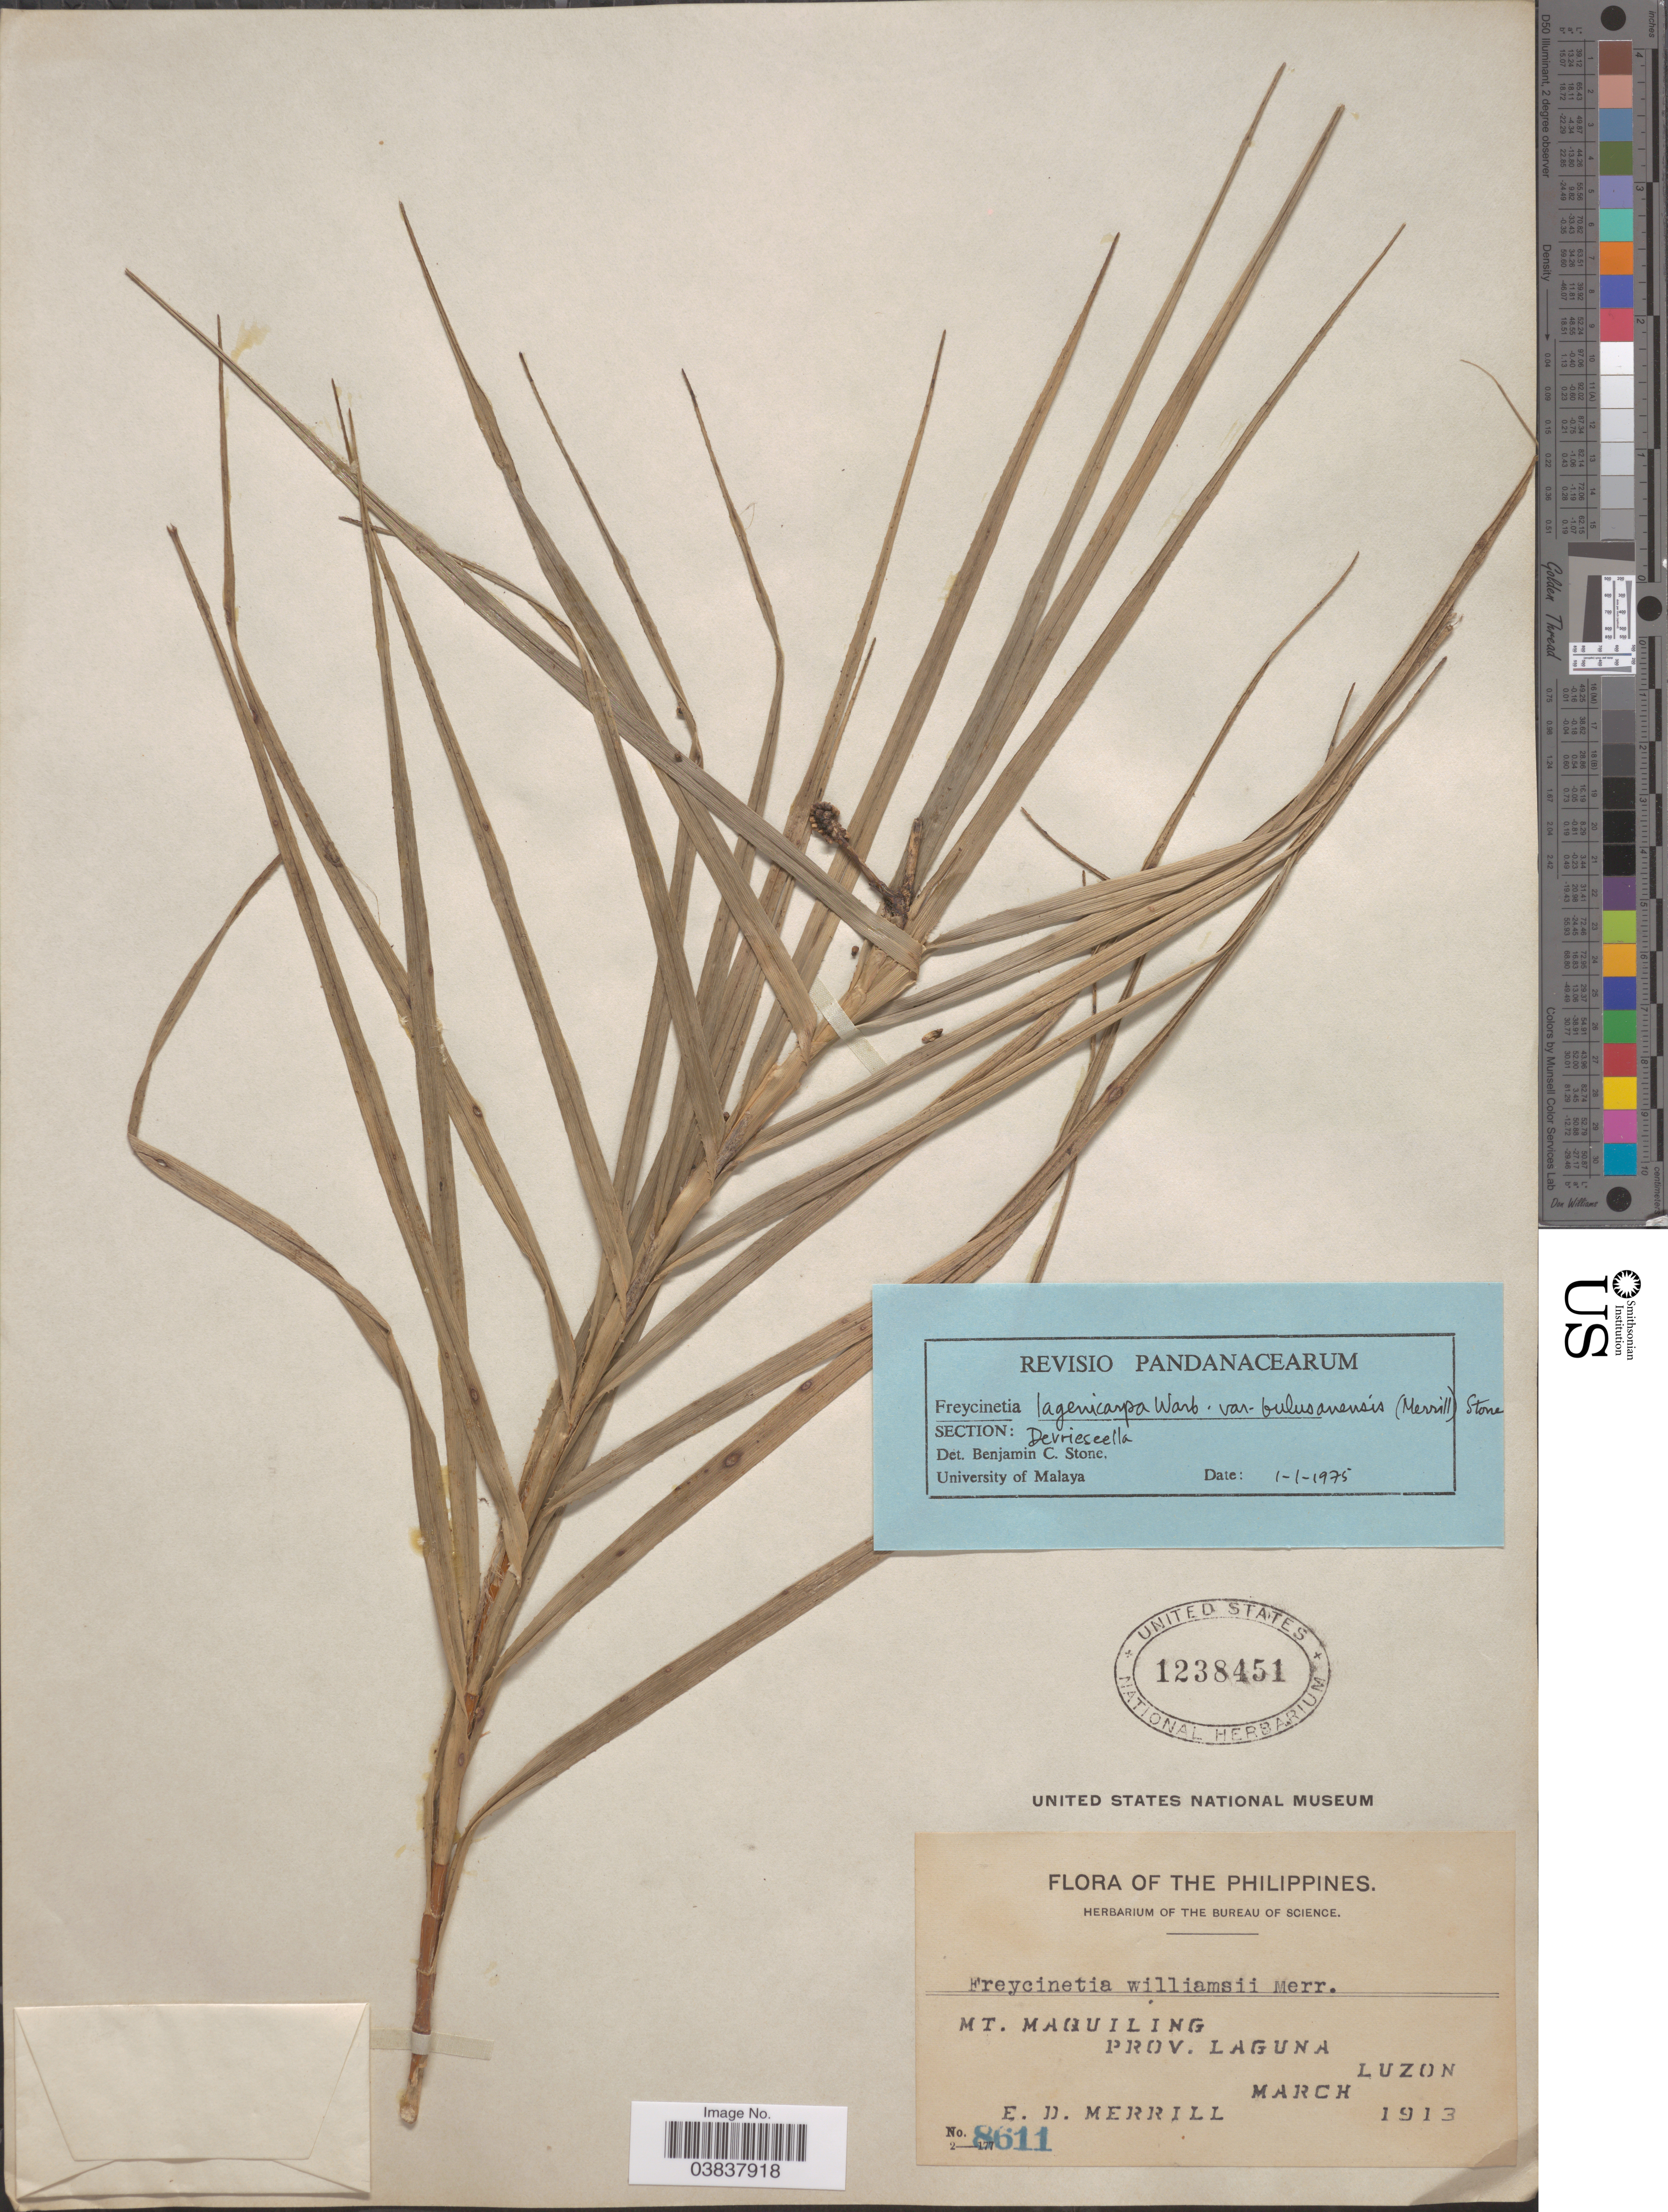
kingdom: Plantae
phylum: Tracheophyta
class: Liliopsida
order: Pandanales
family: Pandanaceae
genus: Freycinetia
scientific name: Freycinetia lagenicarpa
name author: Warb.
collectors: E. D. Merrill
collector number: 8611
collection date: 1913-03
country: Philippines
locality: Mt. Maquiling, Prov. Laguna, Luzon.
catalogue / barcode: US 1238451